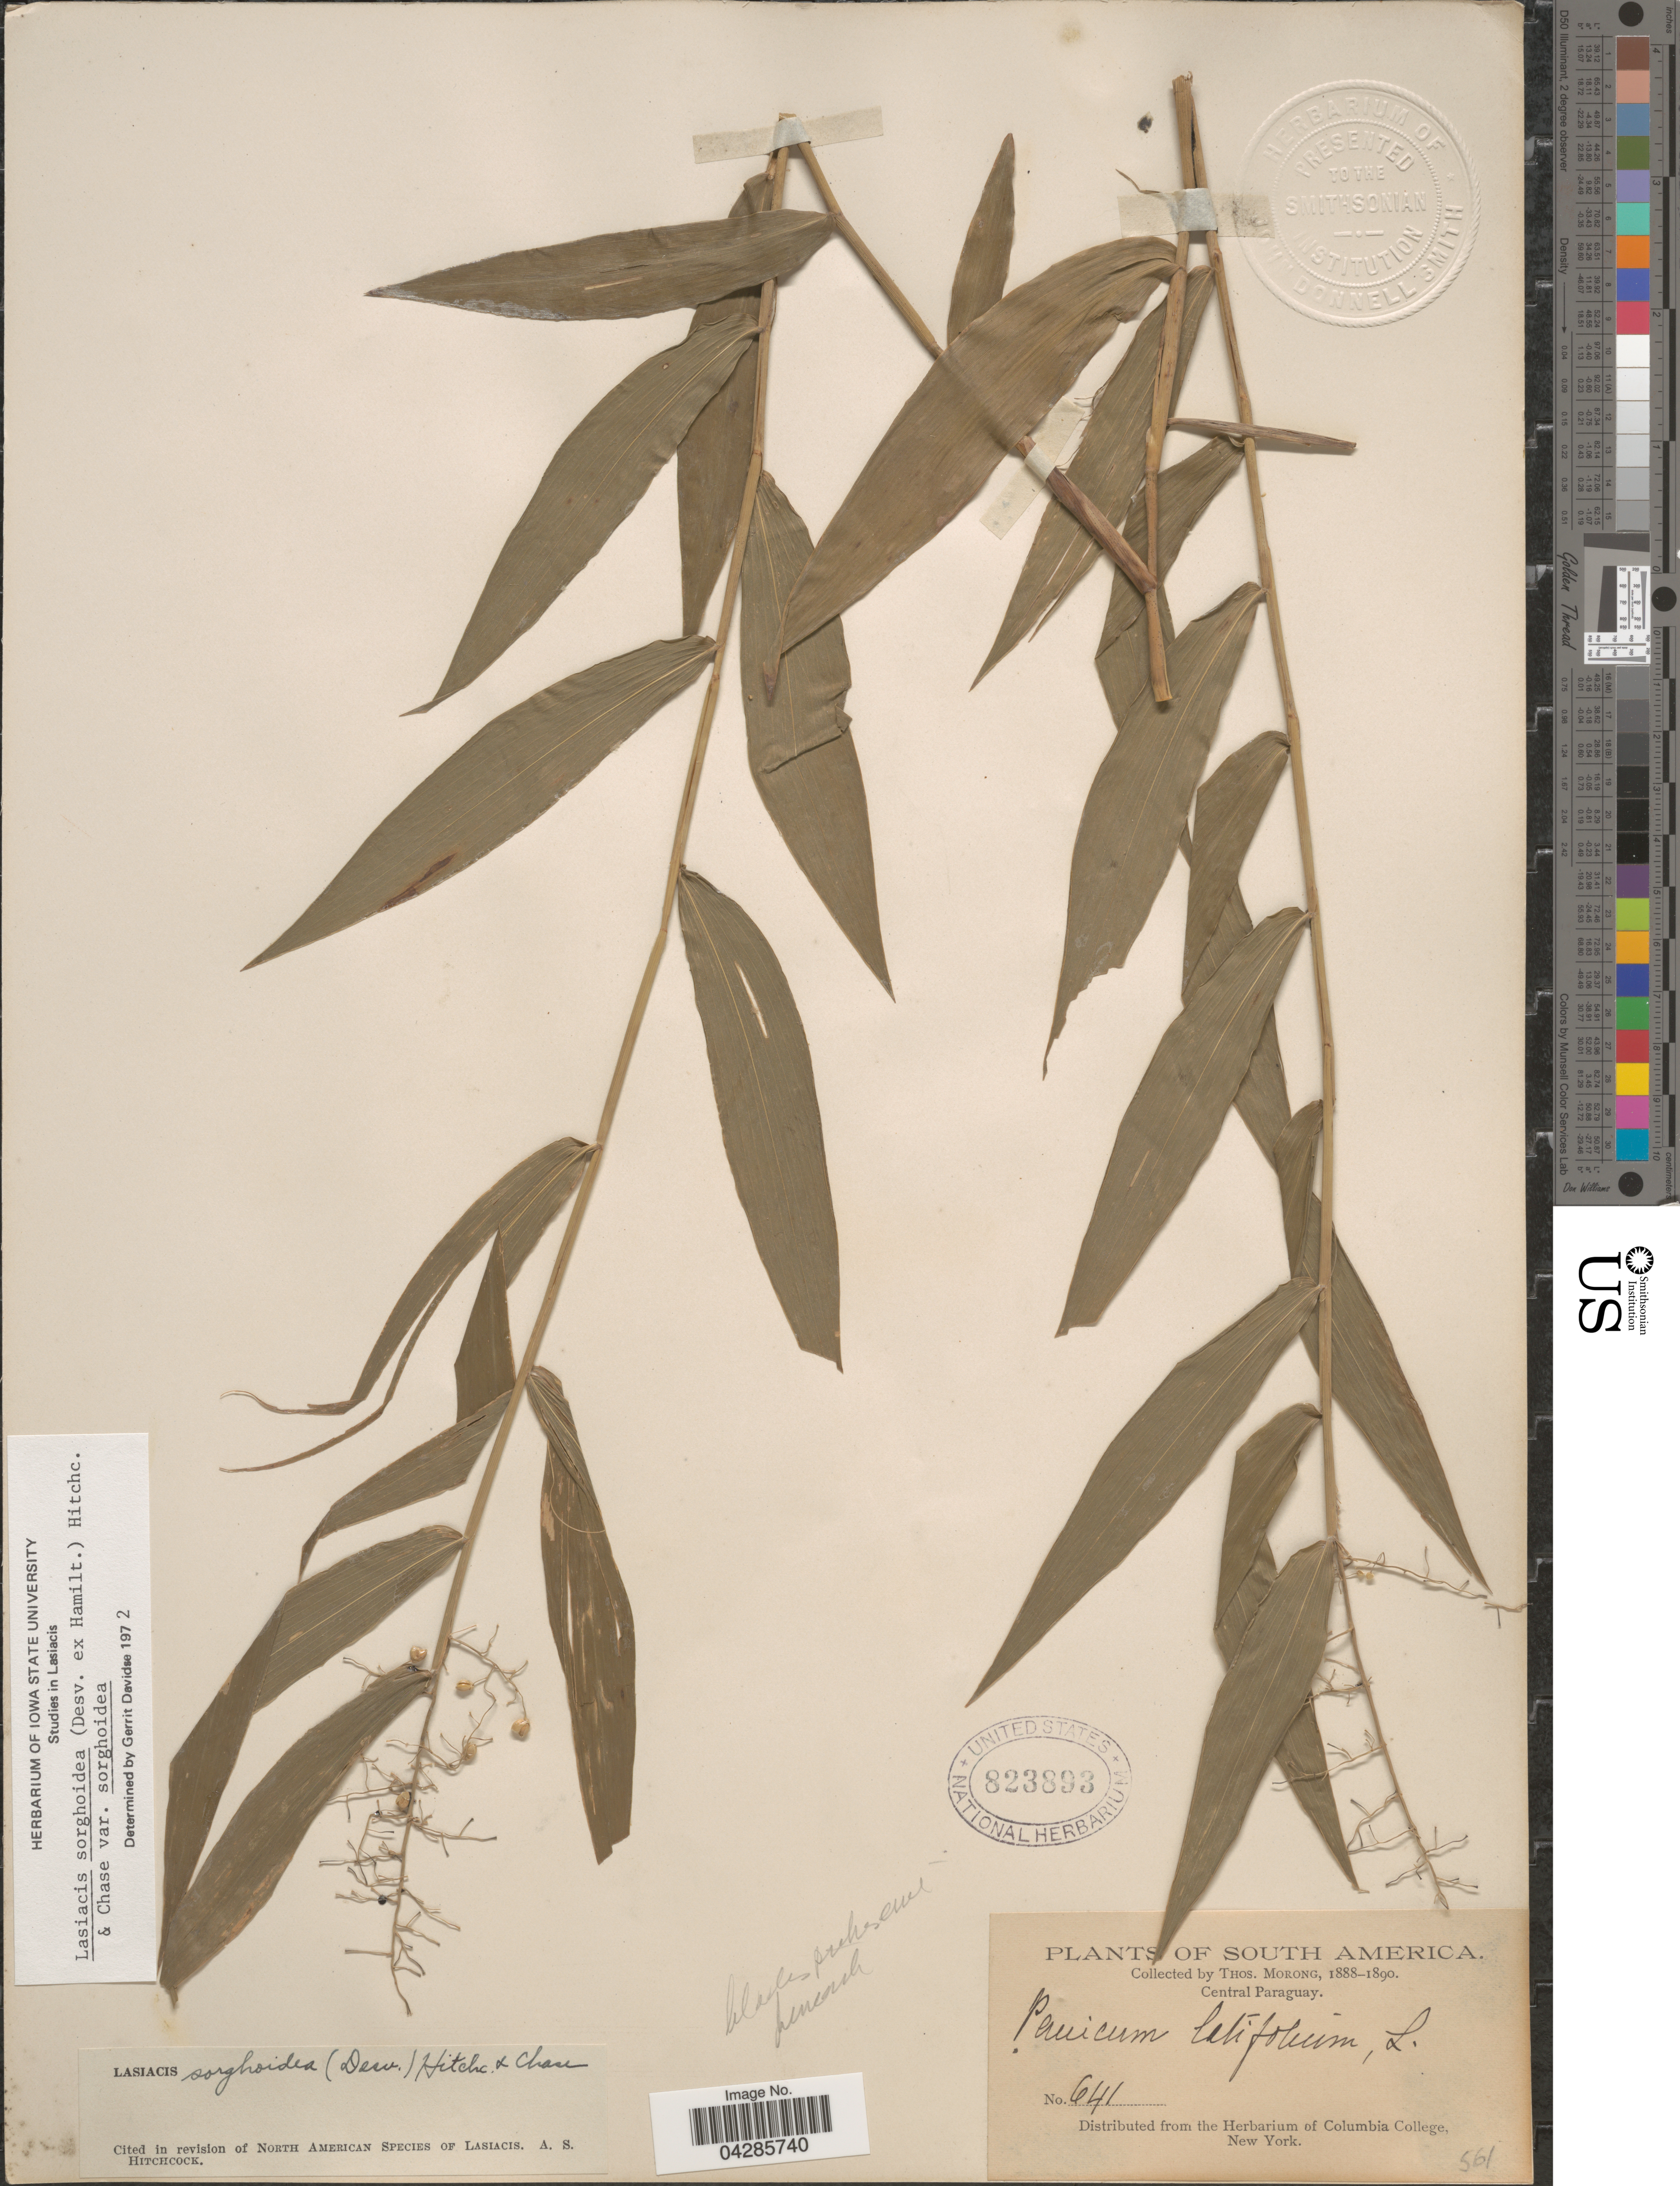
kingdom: Plantae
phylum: Tracheophyta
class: Liliopsida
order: Poales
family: Poaceae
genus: Lasiacis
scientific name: Lasiacis sorghoidea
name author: (Desv. ex Ham.) Hitchc. & Chase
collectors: ex herb. T. Morong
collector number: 641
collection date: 1888/1890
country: Paraguay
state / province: Central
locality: Central Paraguay.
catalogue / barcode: US 823893